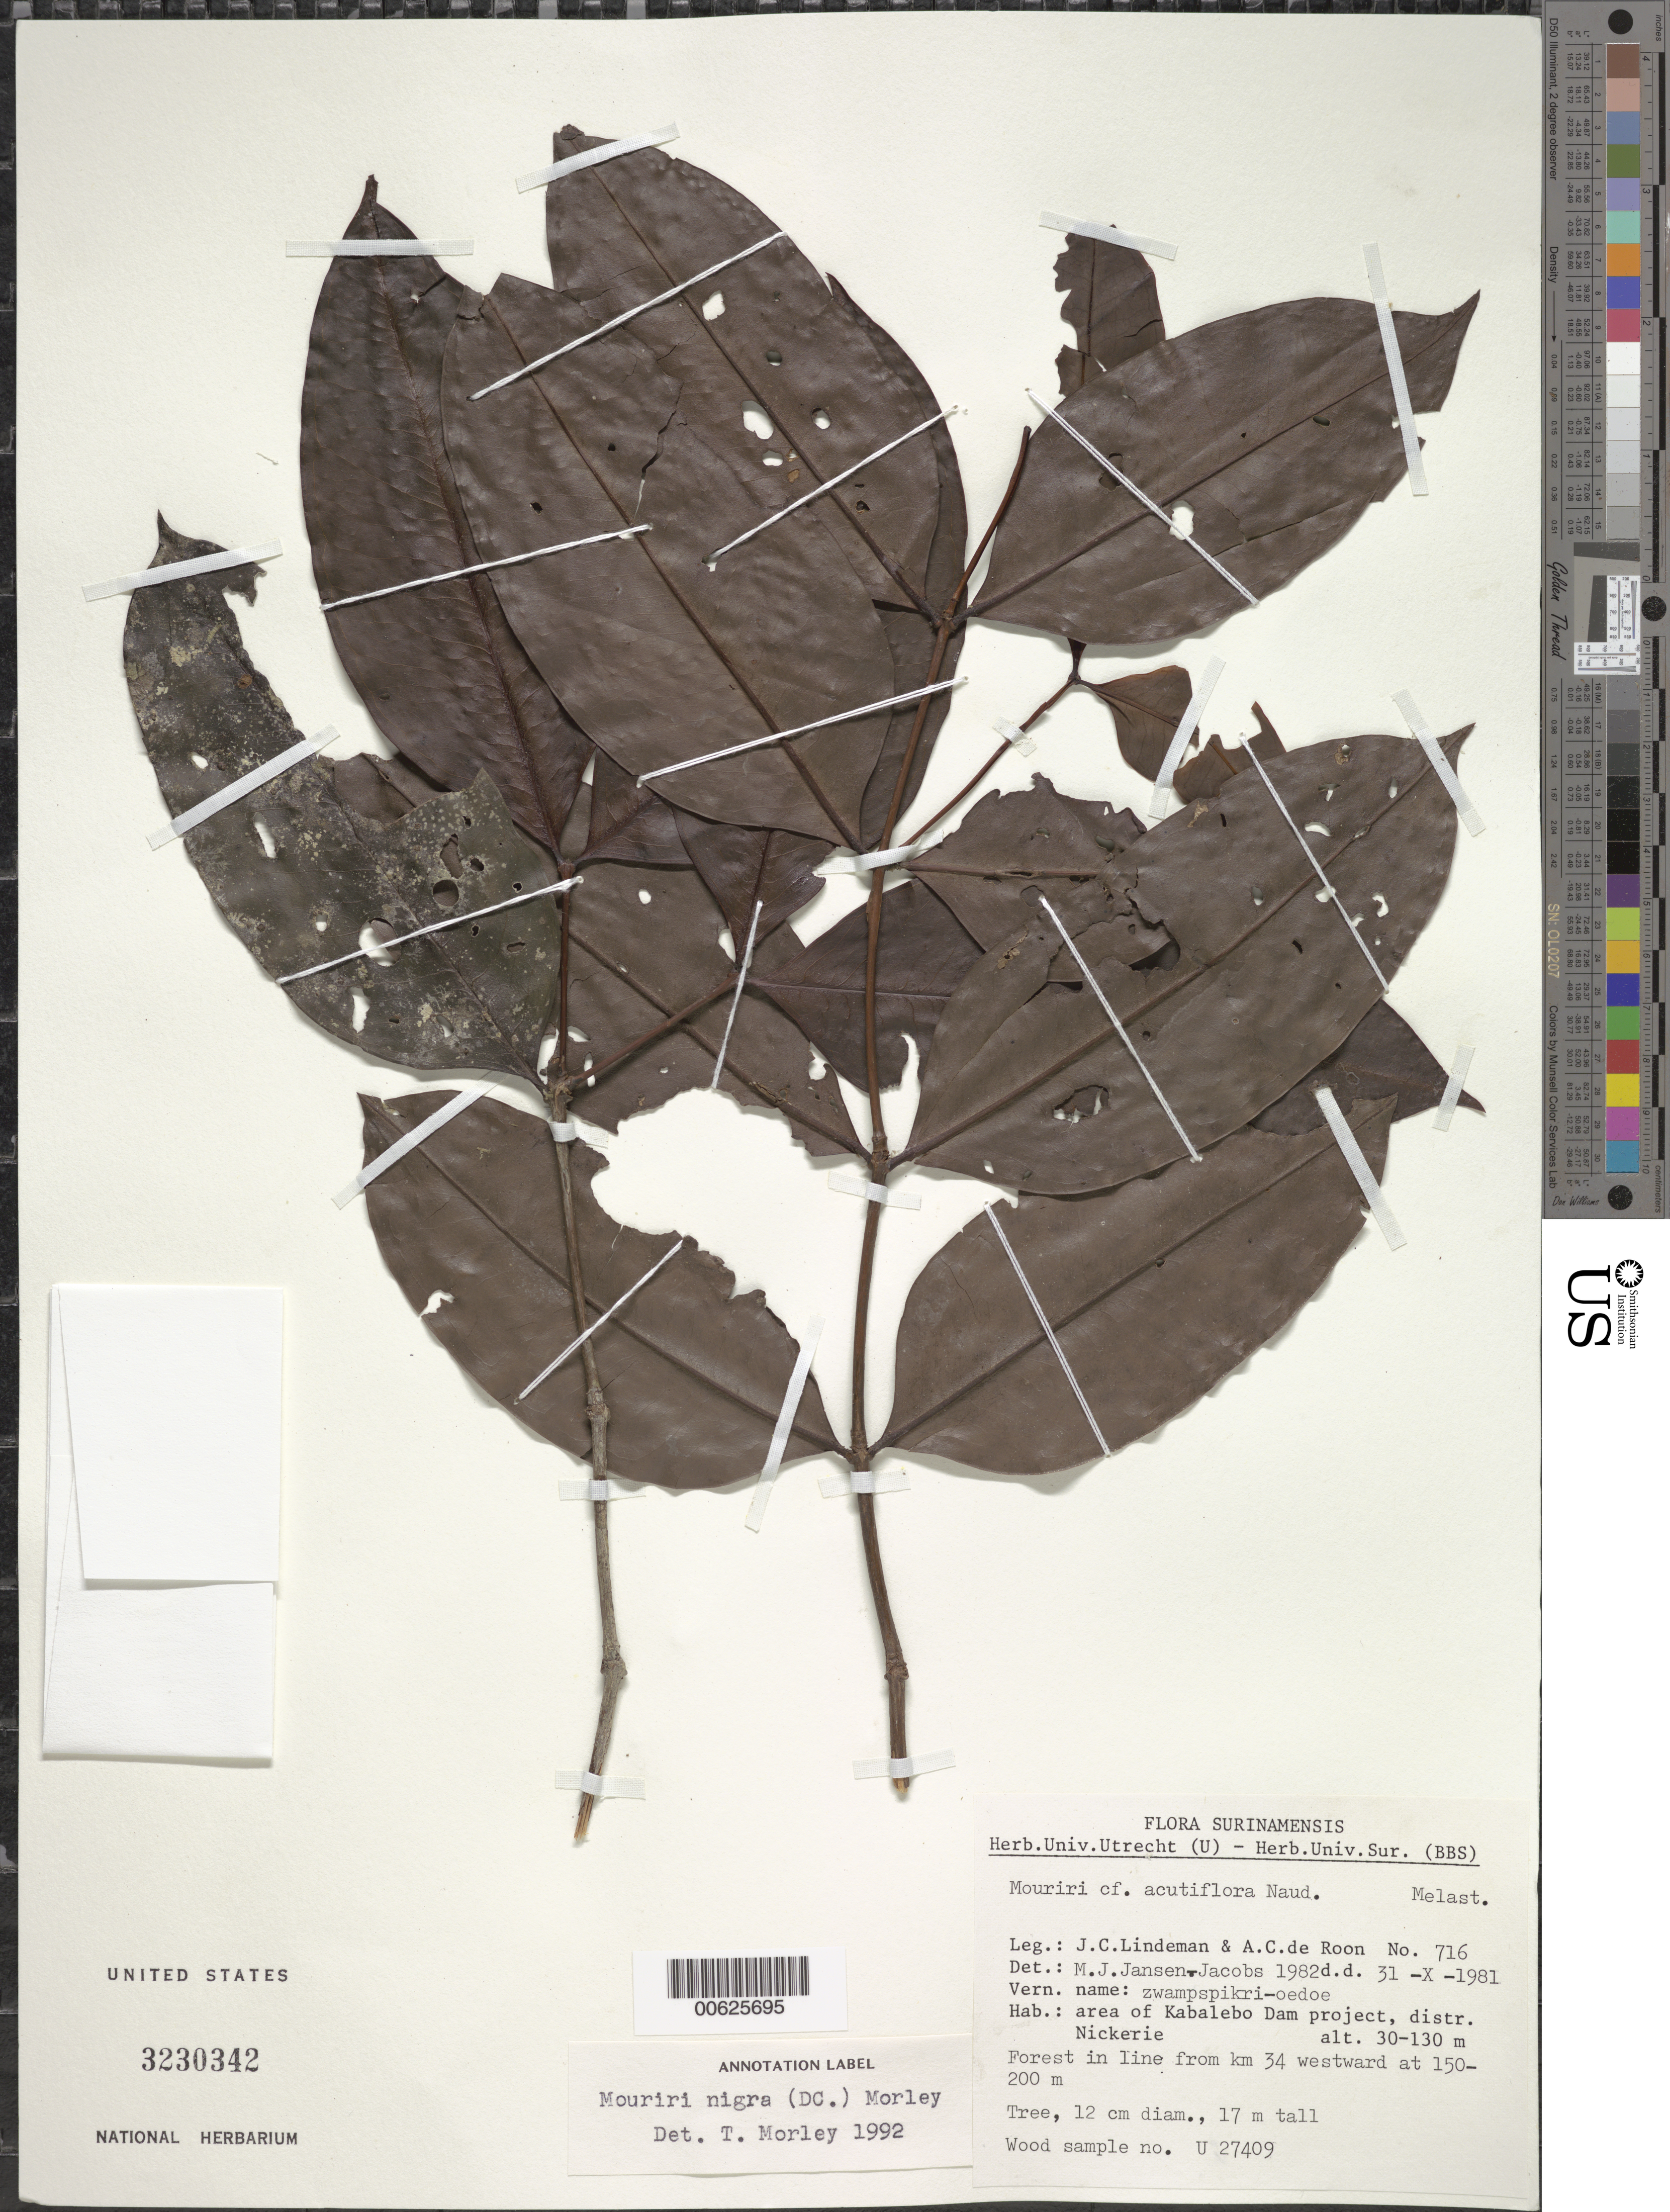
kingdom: Plantae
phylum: Tracheophyta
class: Magnoliopsida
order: Myrtales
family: Melastomataceae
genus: Mouriri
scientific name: Mouriri nigra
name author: (DC.) Morley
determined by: Morley, T.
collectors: J. C. Lindeman & A. de Roon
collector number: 81 716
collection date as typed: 31-Oct-81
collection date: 1981-10-31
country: Suriname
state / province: Nickerie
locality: Kabalebo Dam project area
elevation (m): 30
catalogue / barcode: US 3230342